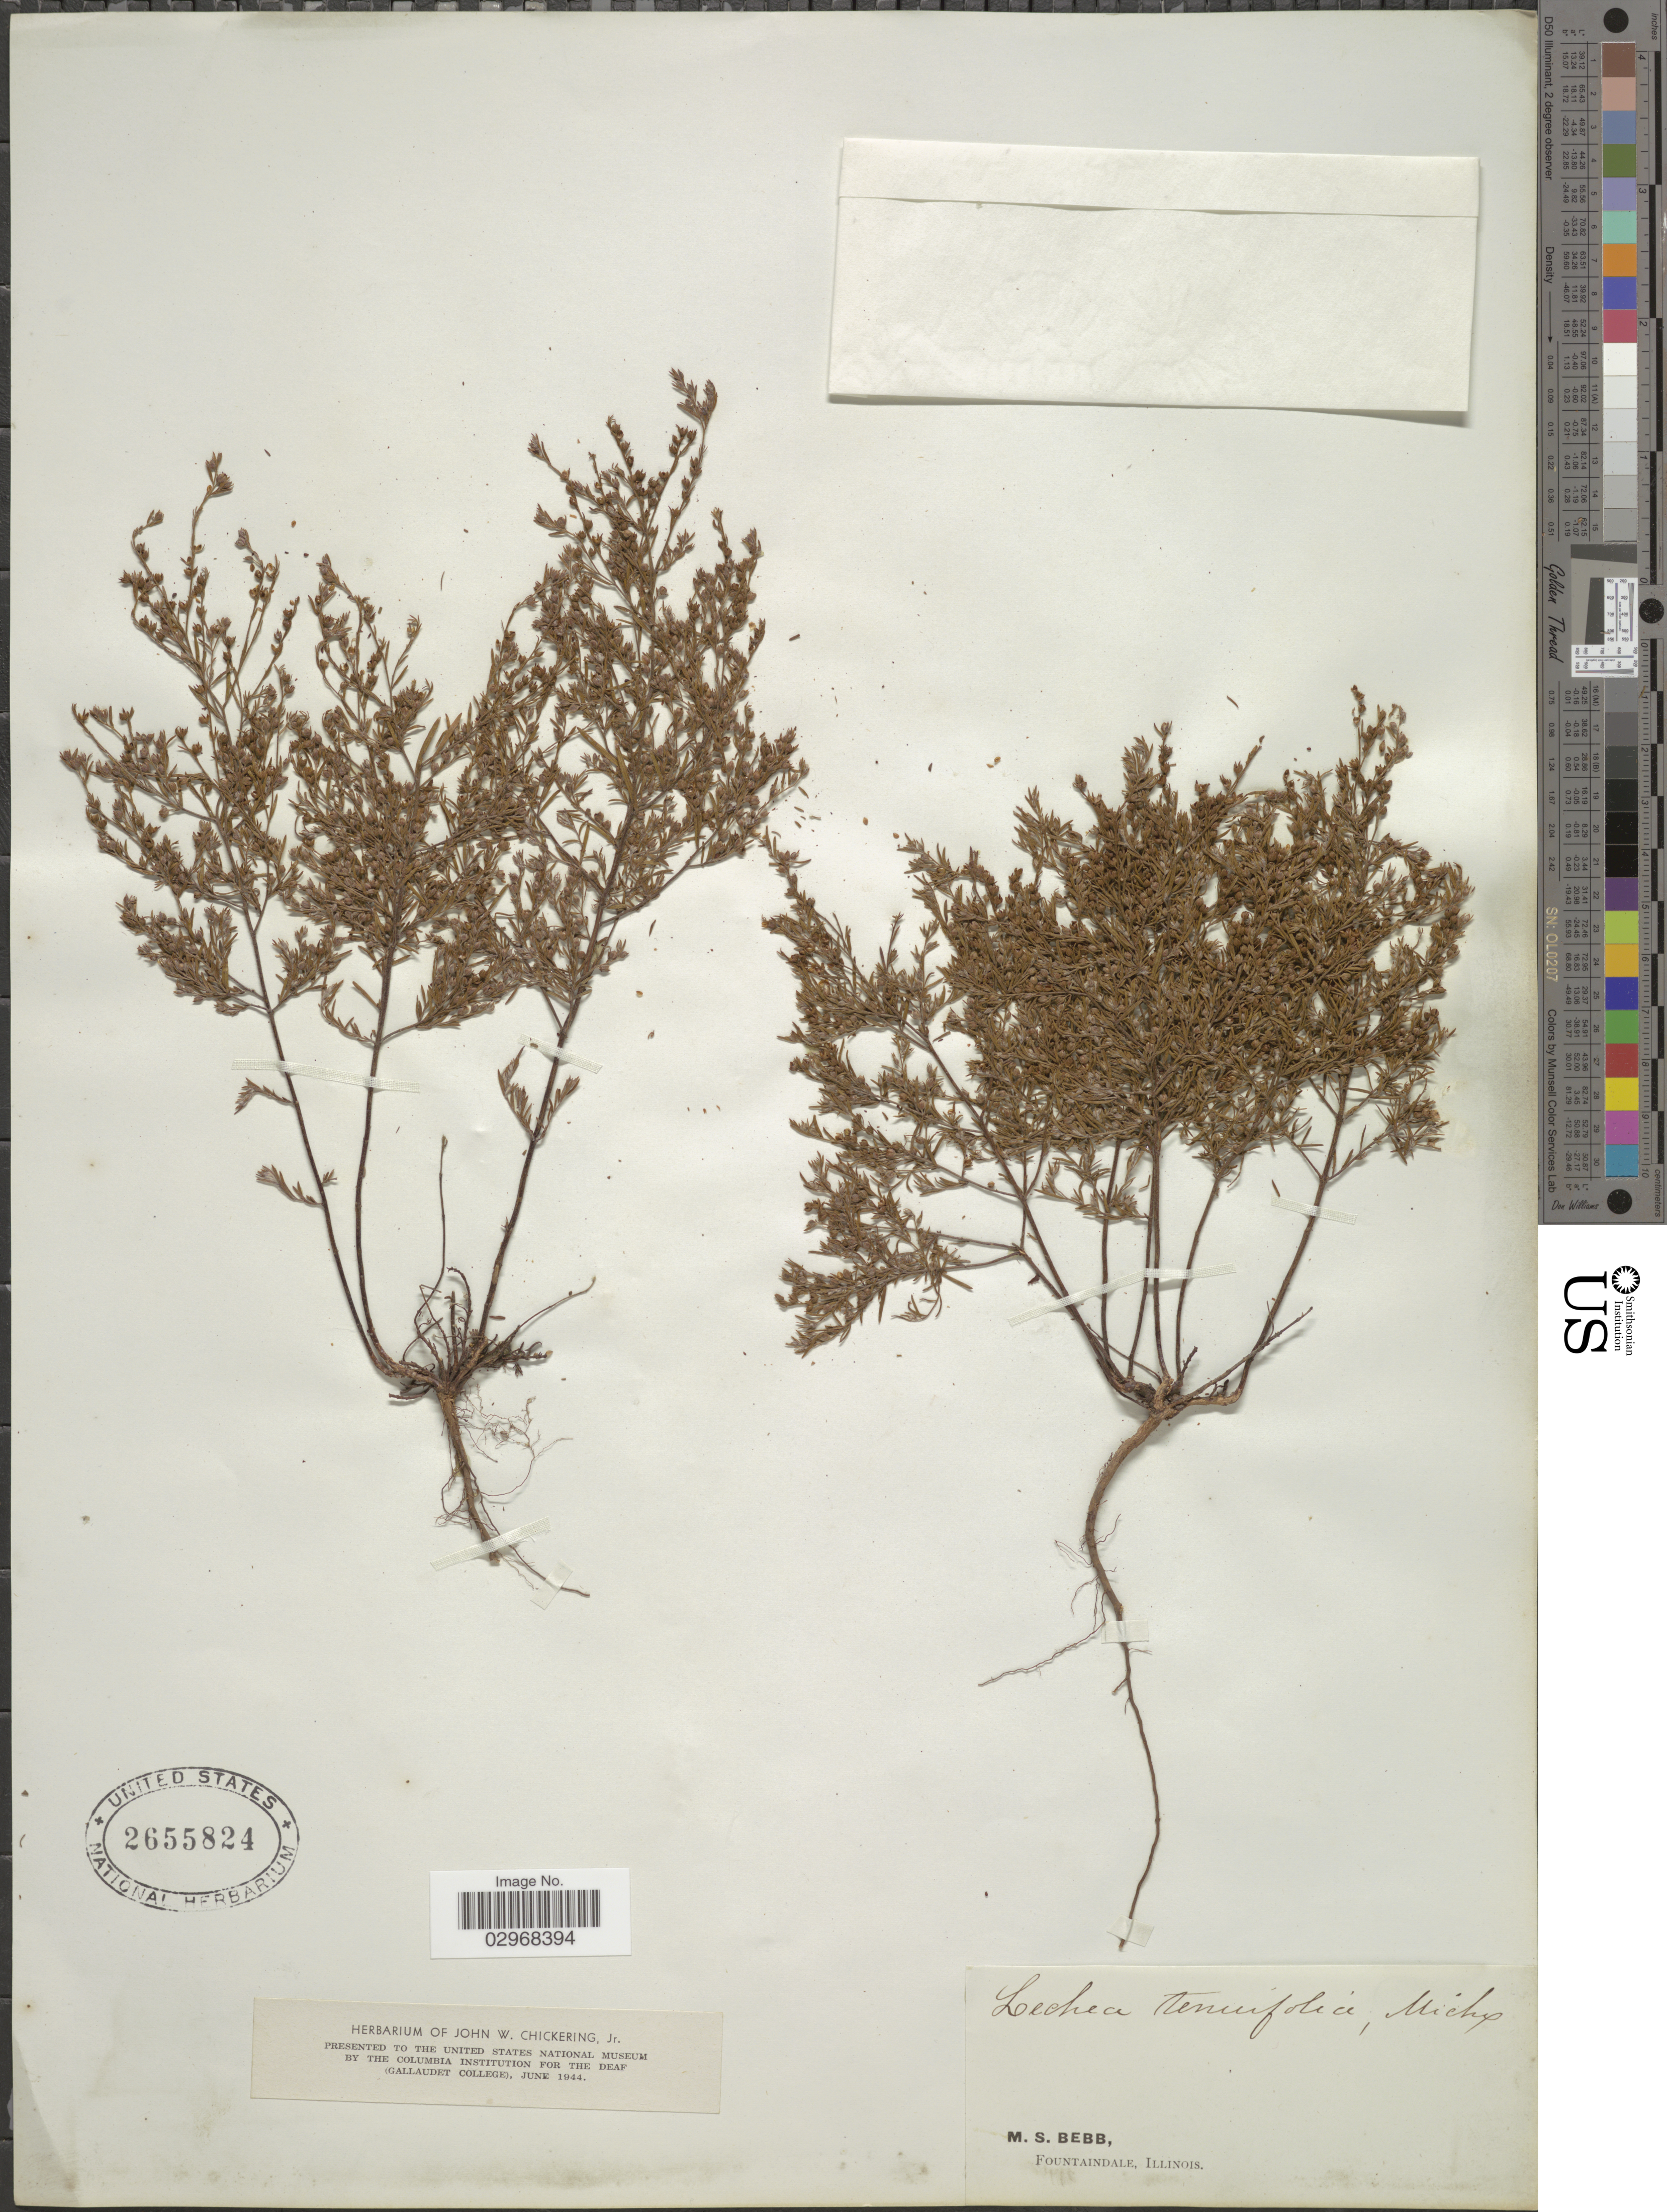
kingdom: Plantae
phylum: Tracheophyta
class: Magnoliopsida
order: Malvales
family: Cistaceae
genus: Lechea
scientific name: Lechea tenuifolia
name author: Michx.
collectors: M. Bebb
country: United States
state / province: Illinois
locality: Fountaindale.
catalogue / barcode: US 2655824